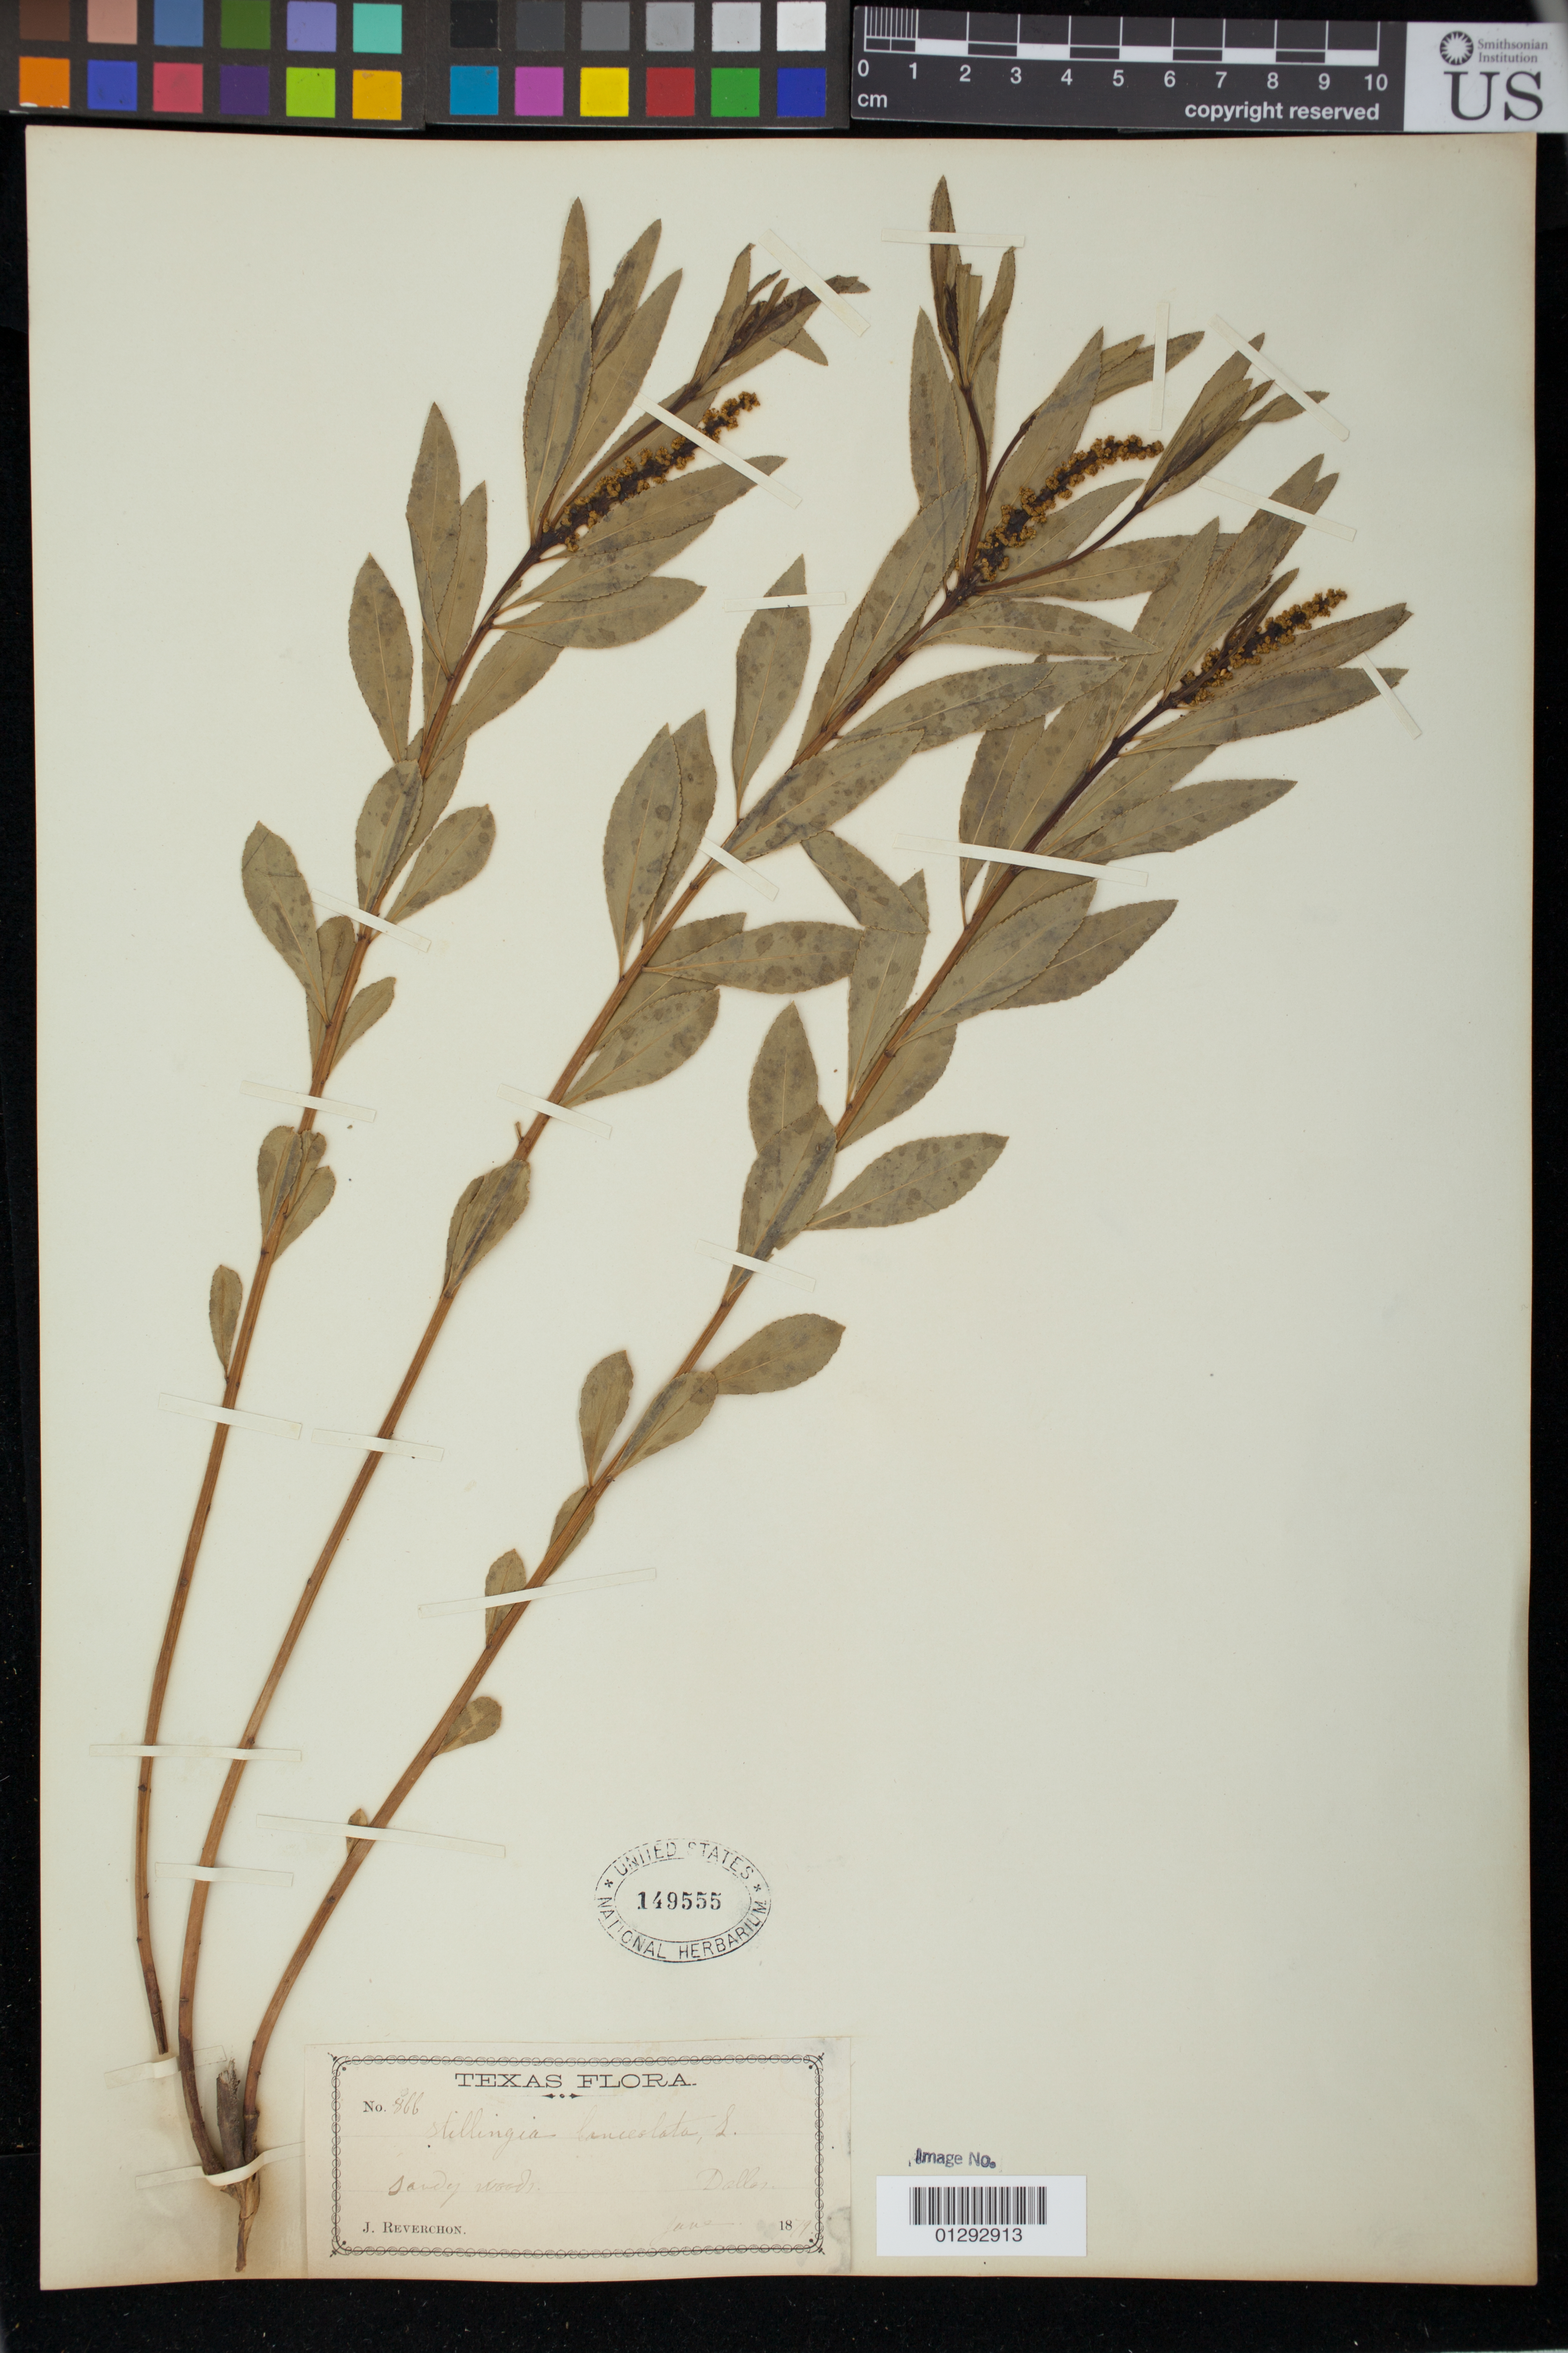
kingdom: Plantae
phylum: Tracheophyta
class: Magnoliopsida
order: Malpighiales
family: Euphorbiaceae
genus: Stillingia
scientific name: Stillingia sylvatica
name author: L.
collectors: J. Reverchon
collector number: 866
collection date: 1879-06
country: United States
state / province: Texas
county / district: Dallas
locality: Dallas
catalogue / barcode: US 149555